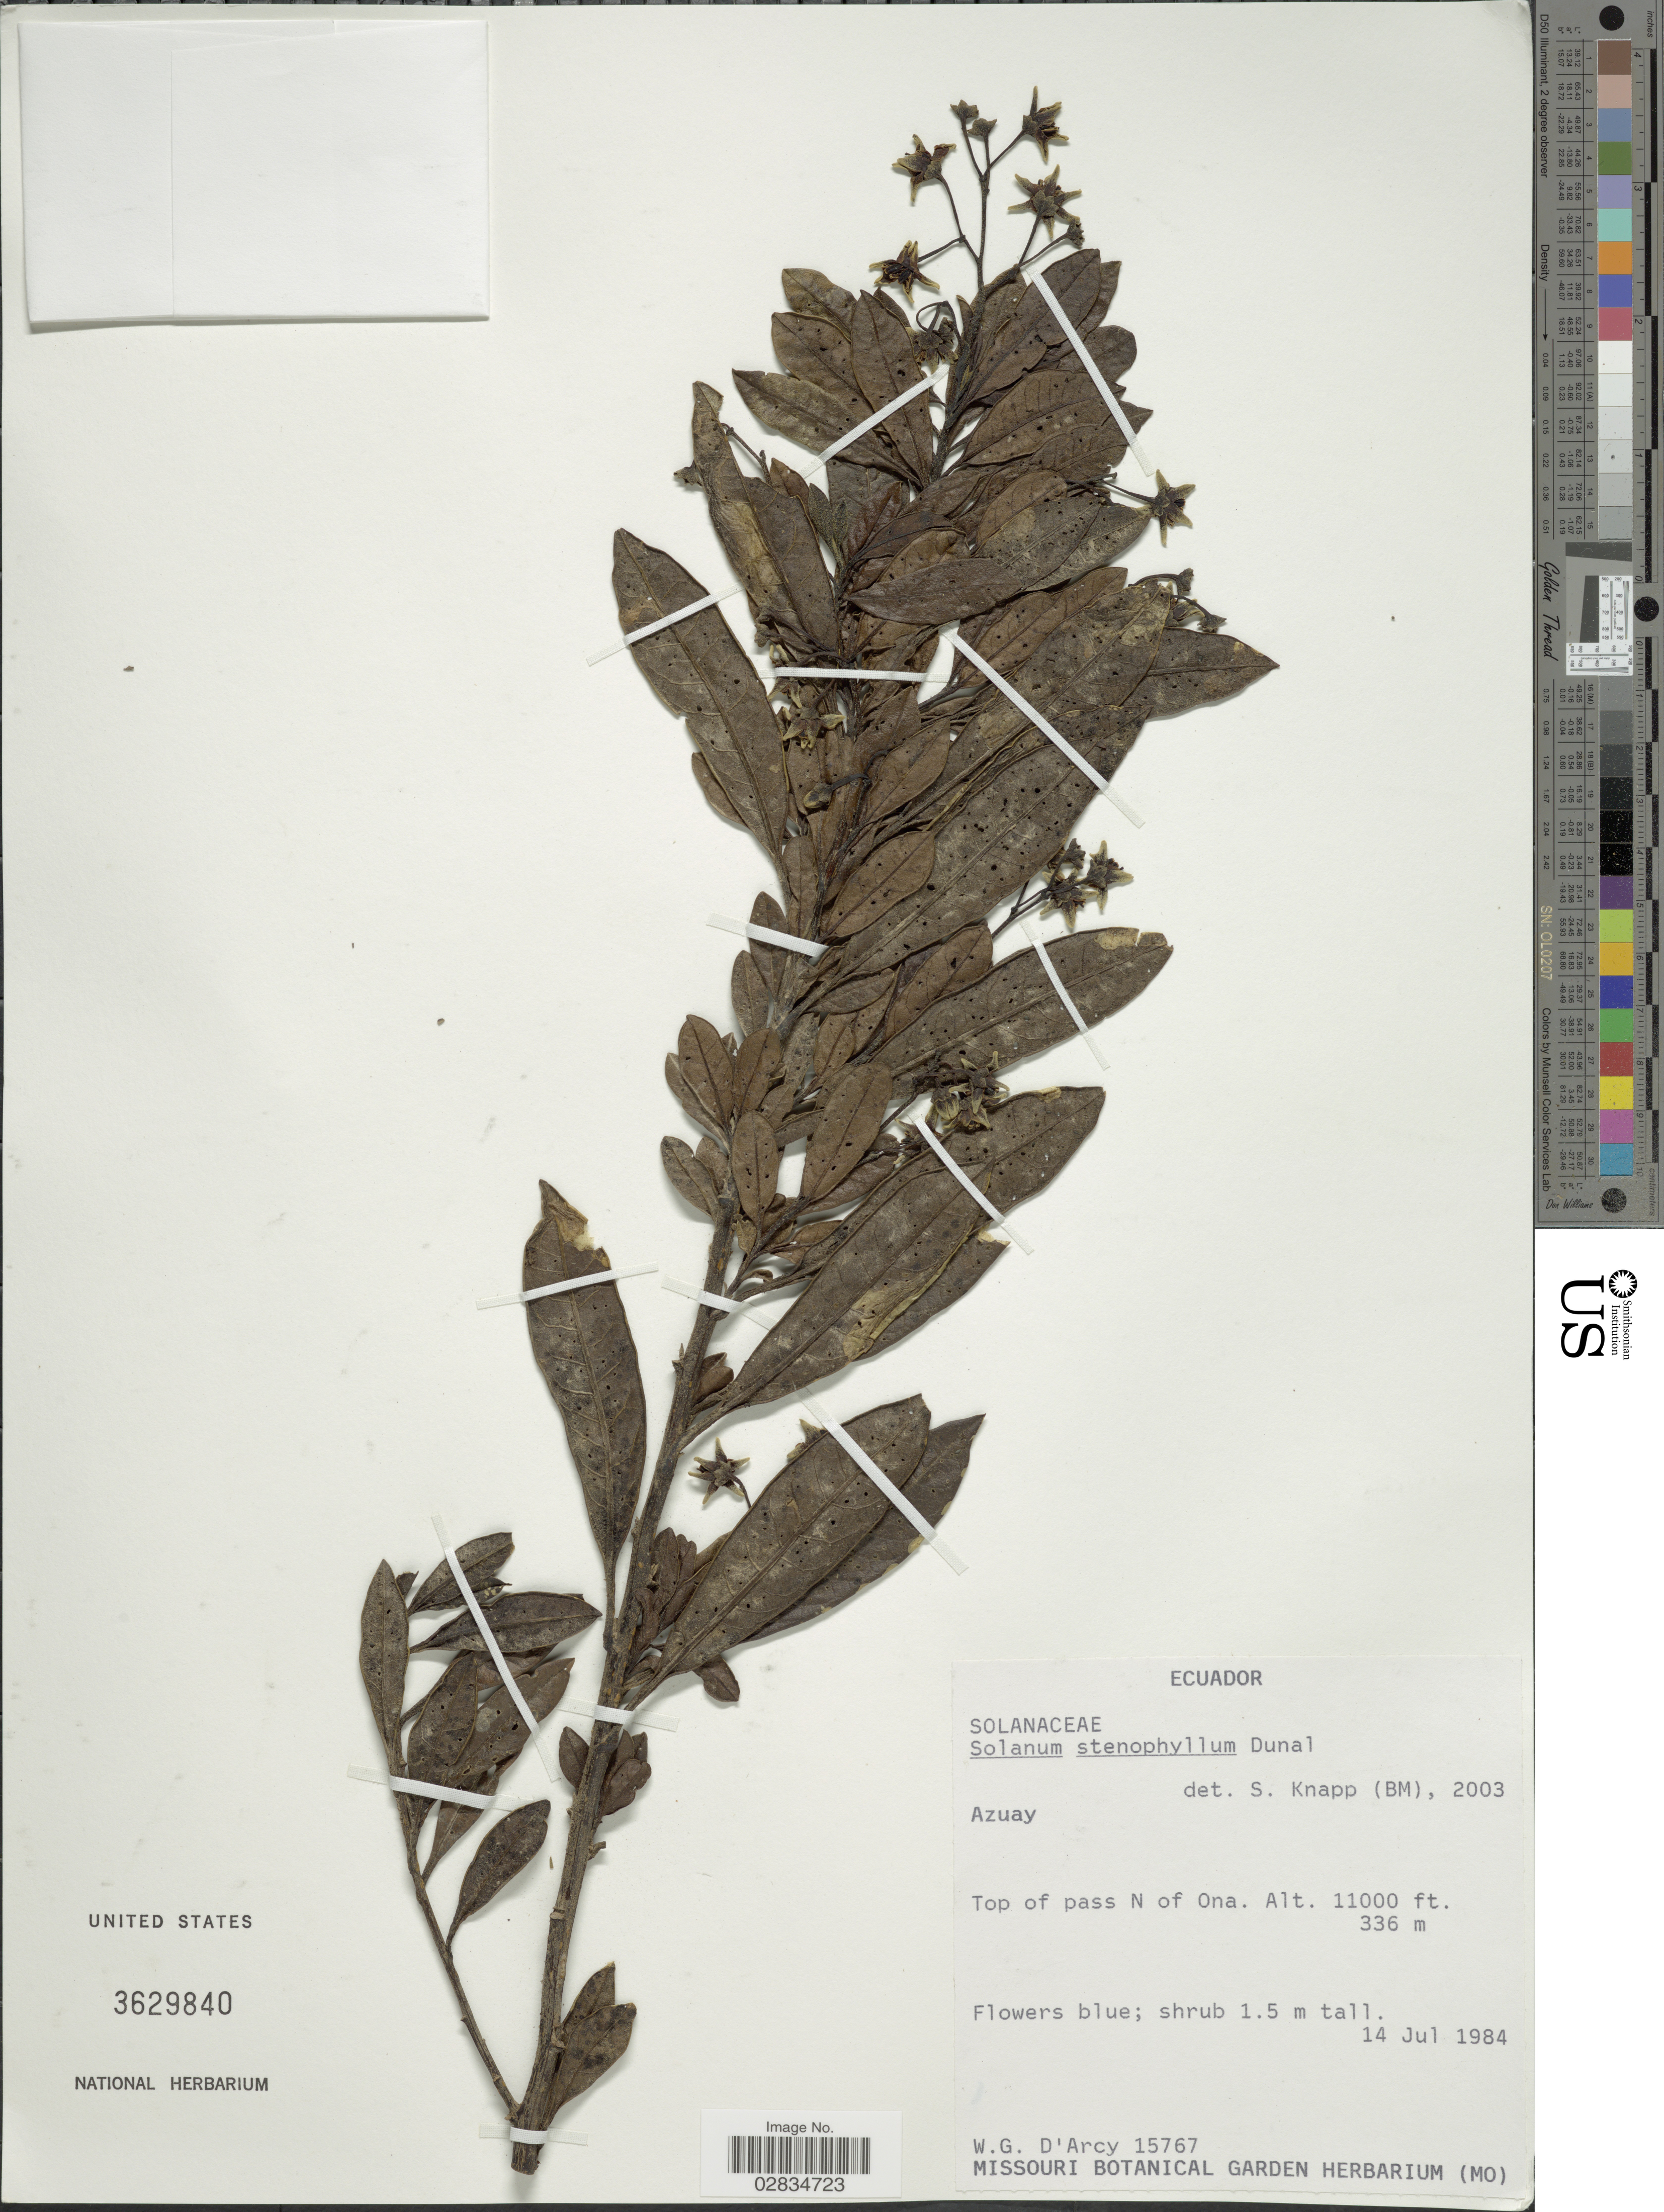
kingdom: Plantae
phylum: Tracheophyta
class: Magnoliopsida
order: Solanales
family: Solanaceae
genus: Solanum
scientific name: Solanum stenophyllum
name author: Dunal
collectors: W. G. D'Arcy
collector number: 15767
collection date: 1984-07-14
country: Ecuador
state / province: Azuay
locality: Top of pass N of Ona.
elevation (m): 3353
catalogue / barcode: US 3629840